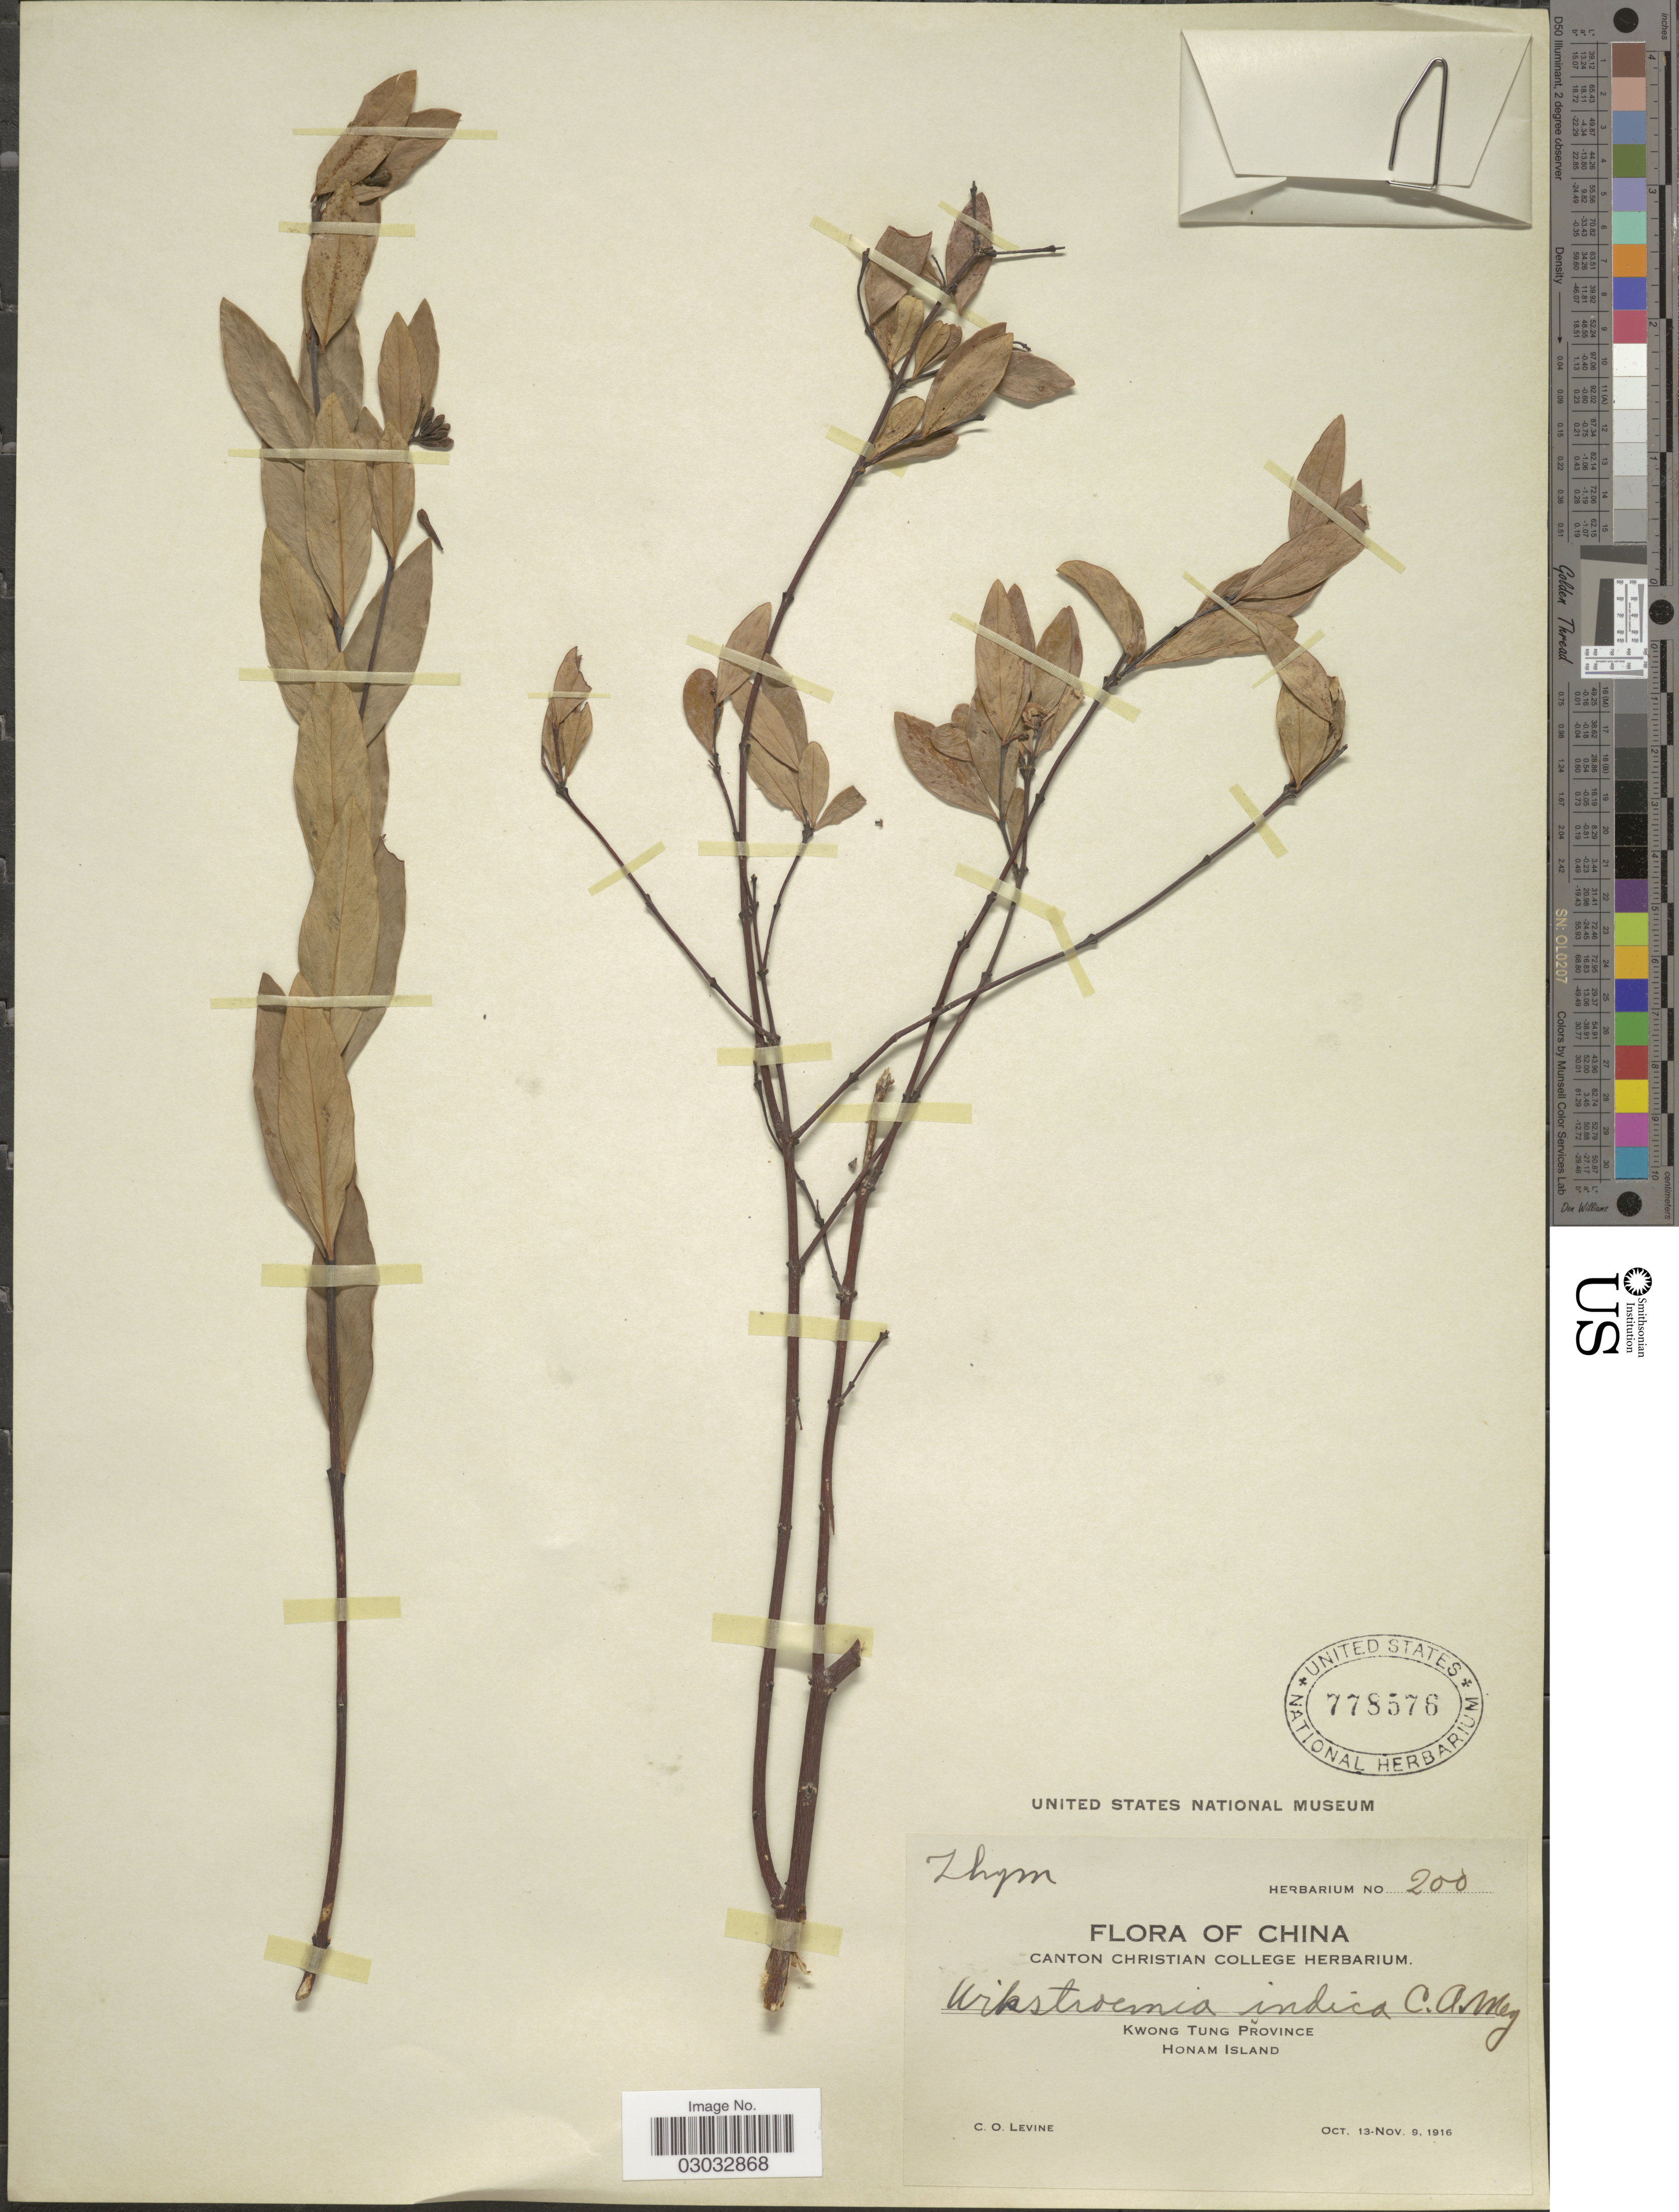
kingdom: Plantae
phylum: Tracheophyta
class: Magnoliopsida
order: Malvales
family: Thymelaeaceae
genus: Wikstroemia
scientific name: Wikstroemia indica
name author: (L.) C.A. Mey.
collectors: C. O. Levine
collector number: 200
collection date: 1916-10-13/1916-11-09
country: China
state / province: Guangdong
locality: Kwong Tung Province, Honam Island.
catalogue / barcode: US 778576